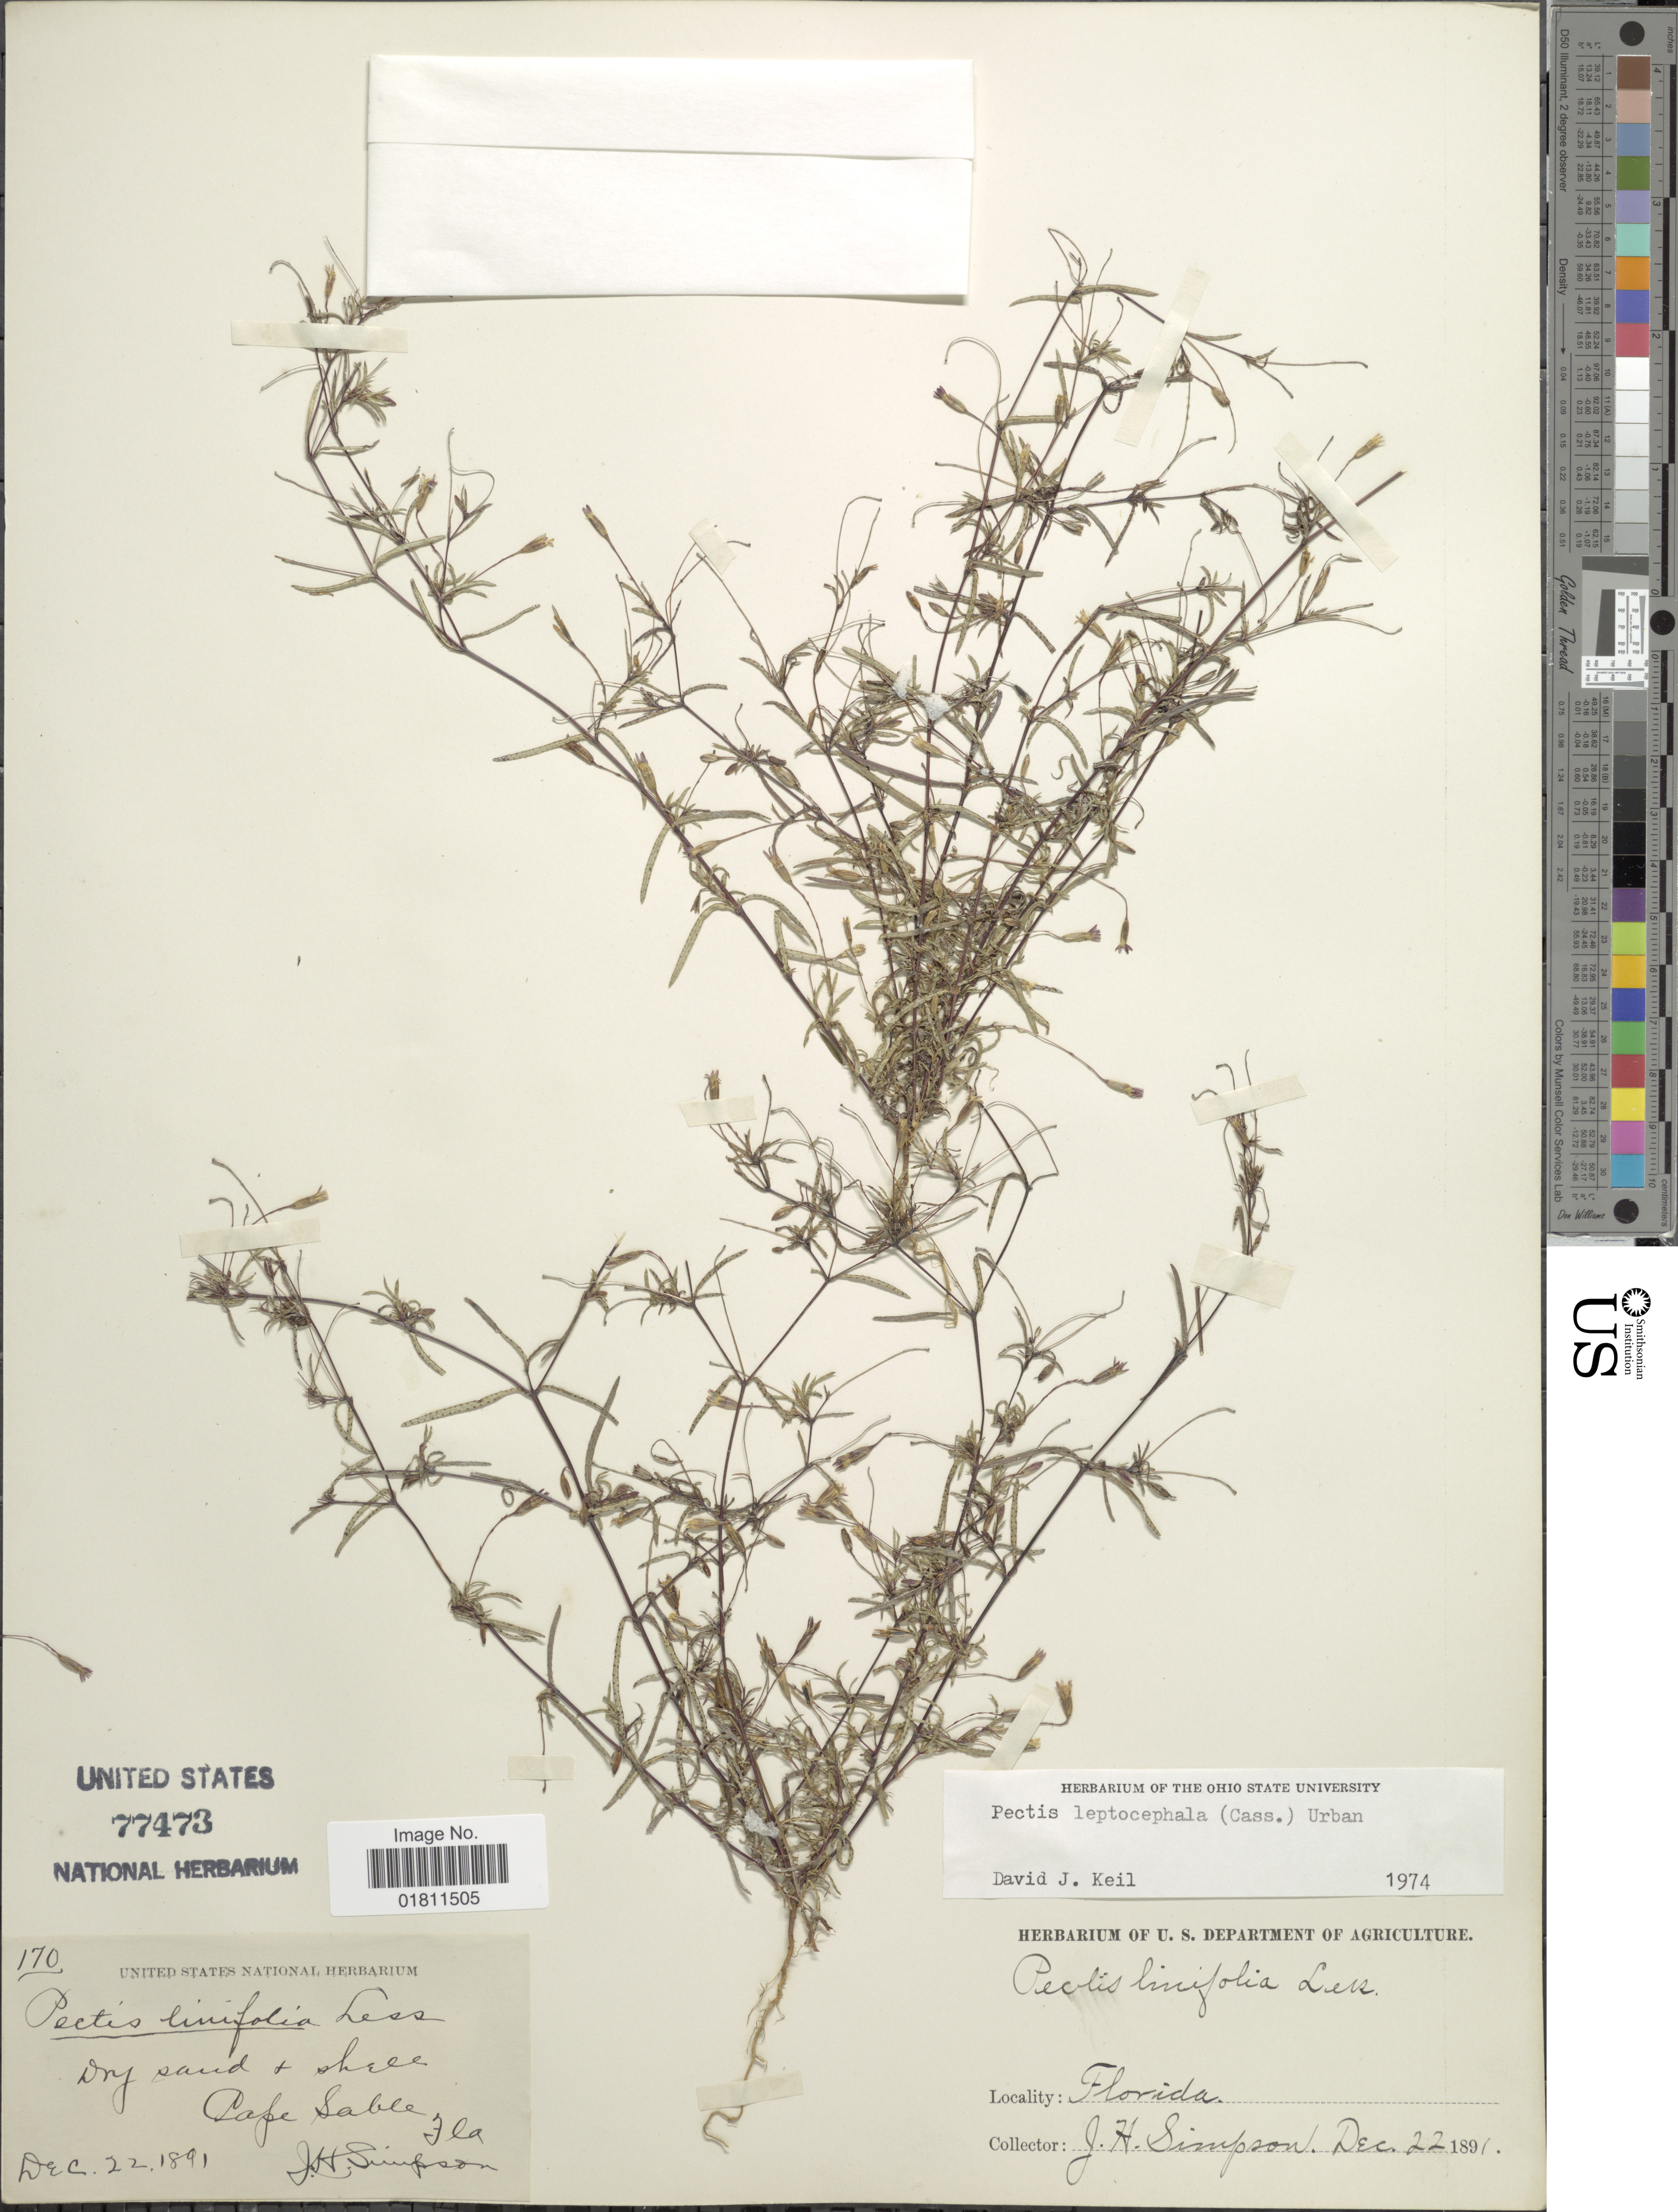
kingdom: Plantae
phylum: Tracheophyta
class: Magnoliopsida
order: Asterales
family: Asteraceae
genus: Pectis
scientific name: Pectis leptocephala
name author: (Cass.) Urb.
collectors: J. H. Simpson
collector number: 170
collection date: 1891-12-22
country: United States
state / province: Florida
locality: Cape Sable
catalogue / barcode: US 77473